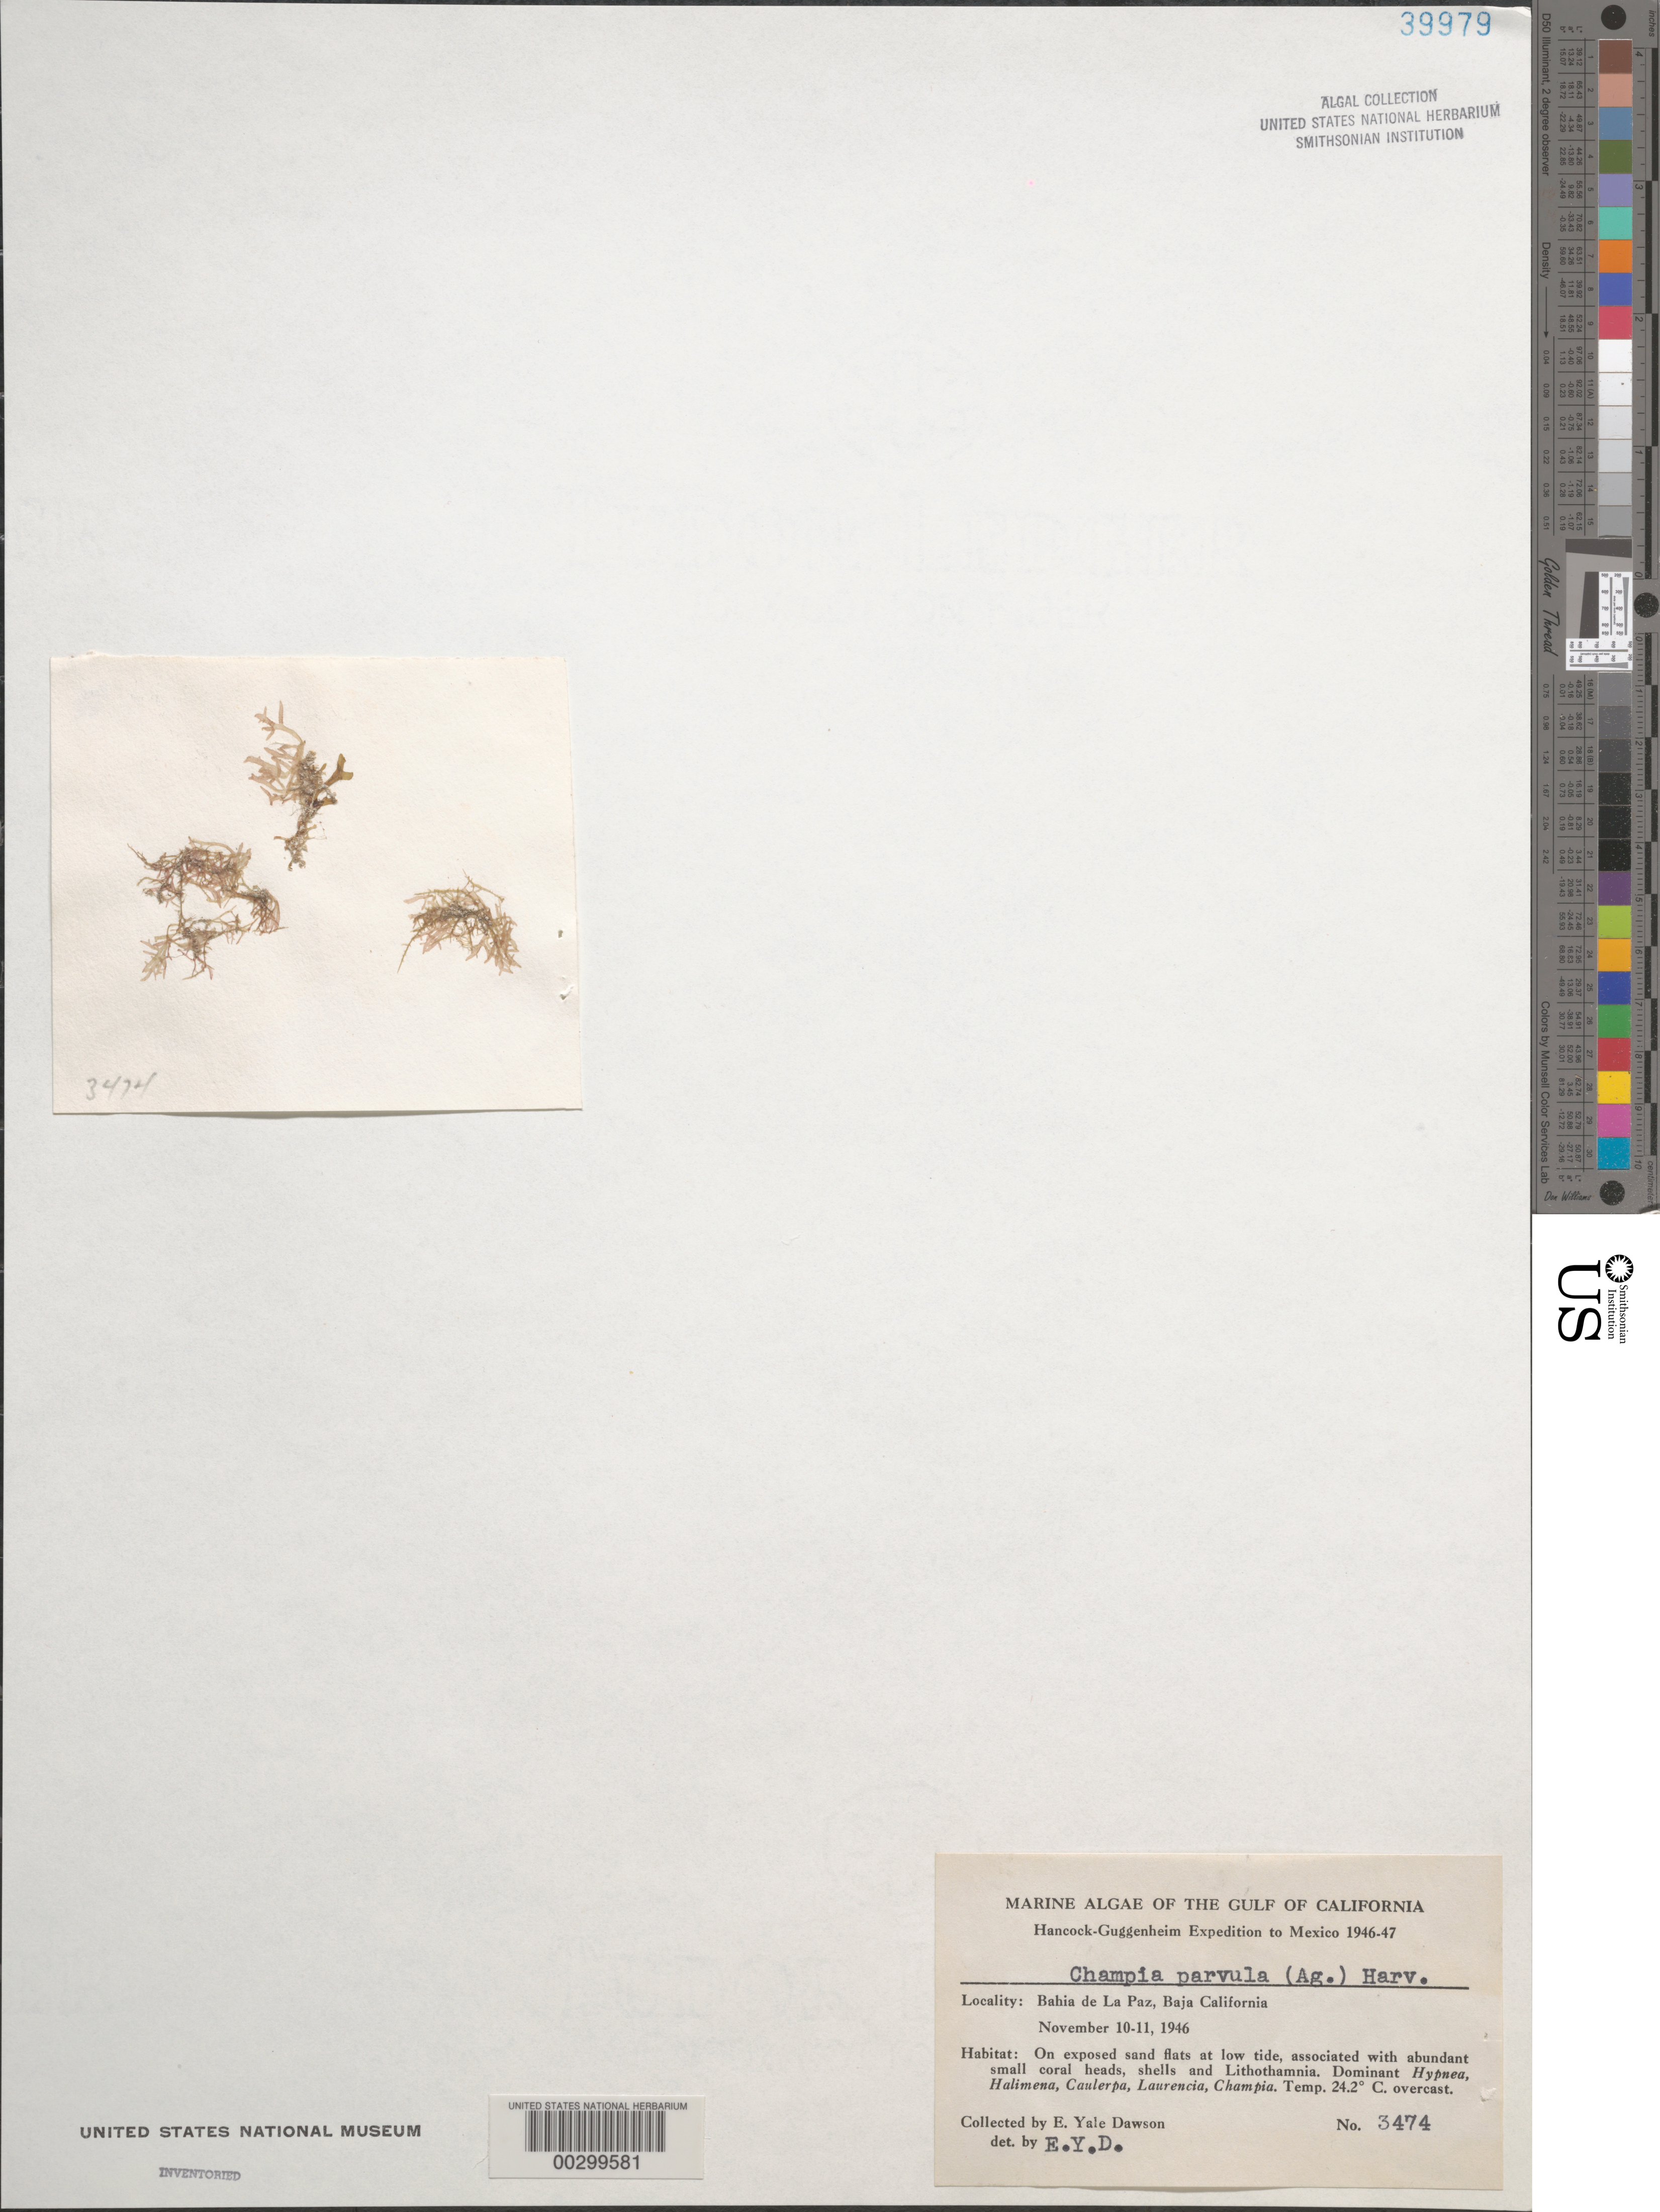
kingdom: Plantae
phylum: Rhodophyta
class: Florideophyceae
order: Rhodymeniales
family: Champiaceae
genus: Champia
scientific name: Champia parvula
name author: (C. Agardh) Harv.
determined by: Dawson, E. Y.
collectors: E. Y. Dawson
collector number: EYD 3474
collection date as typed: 10 Nov 1946 TO 11 Nov 1946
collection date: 1946-11-10/1946-11-11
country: Mexico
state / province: Baja California Sur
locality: Bahia de La Paz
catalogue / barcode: US 39979